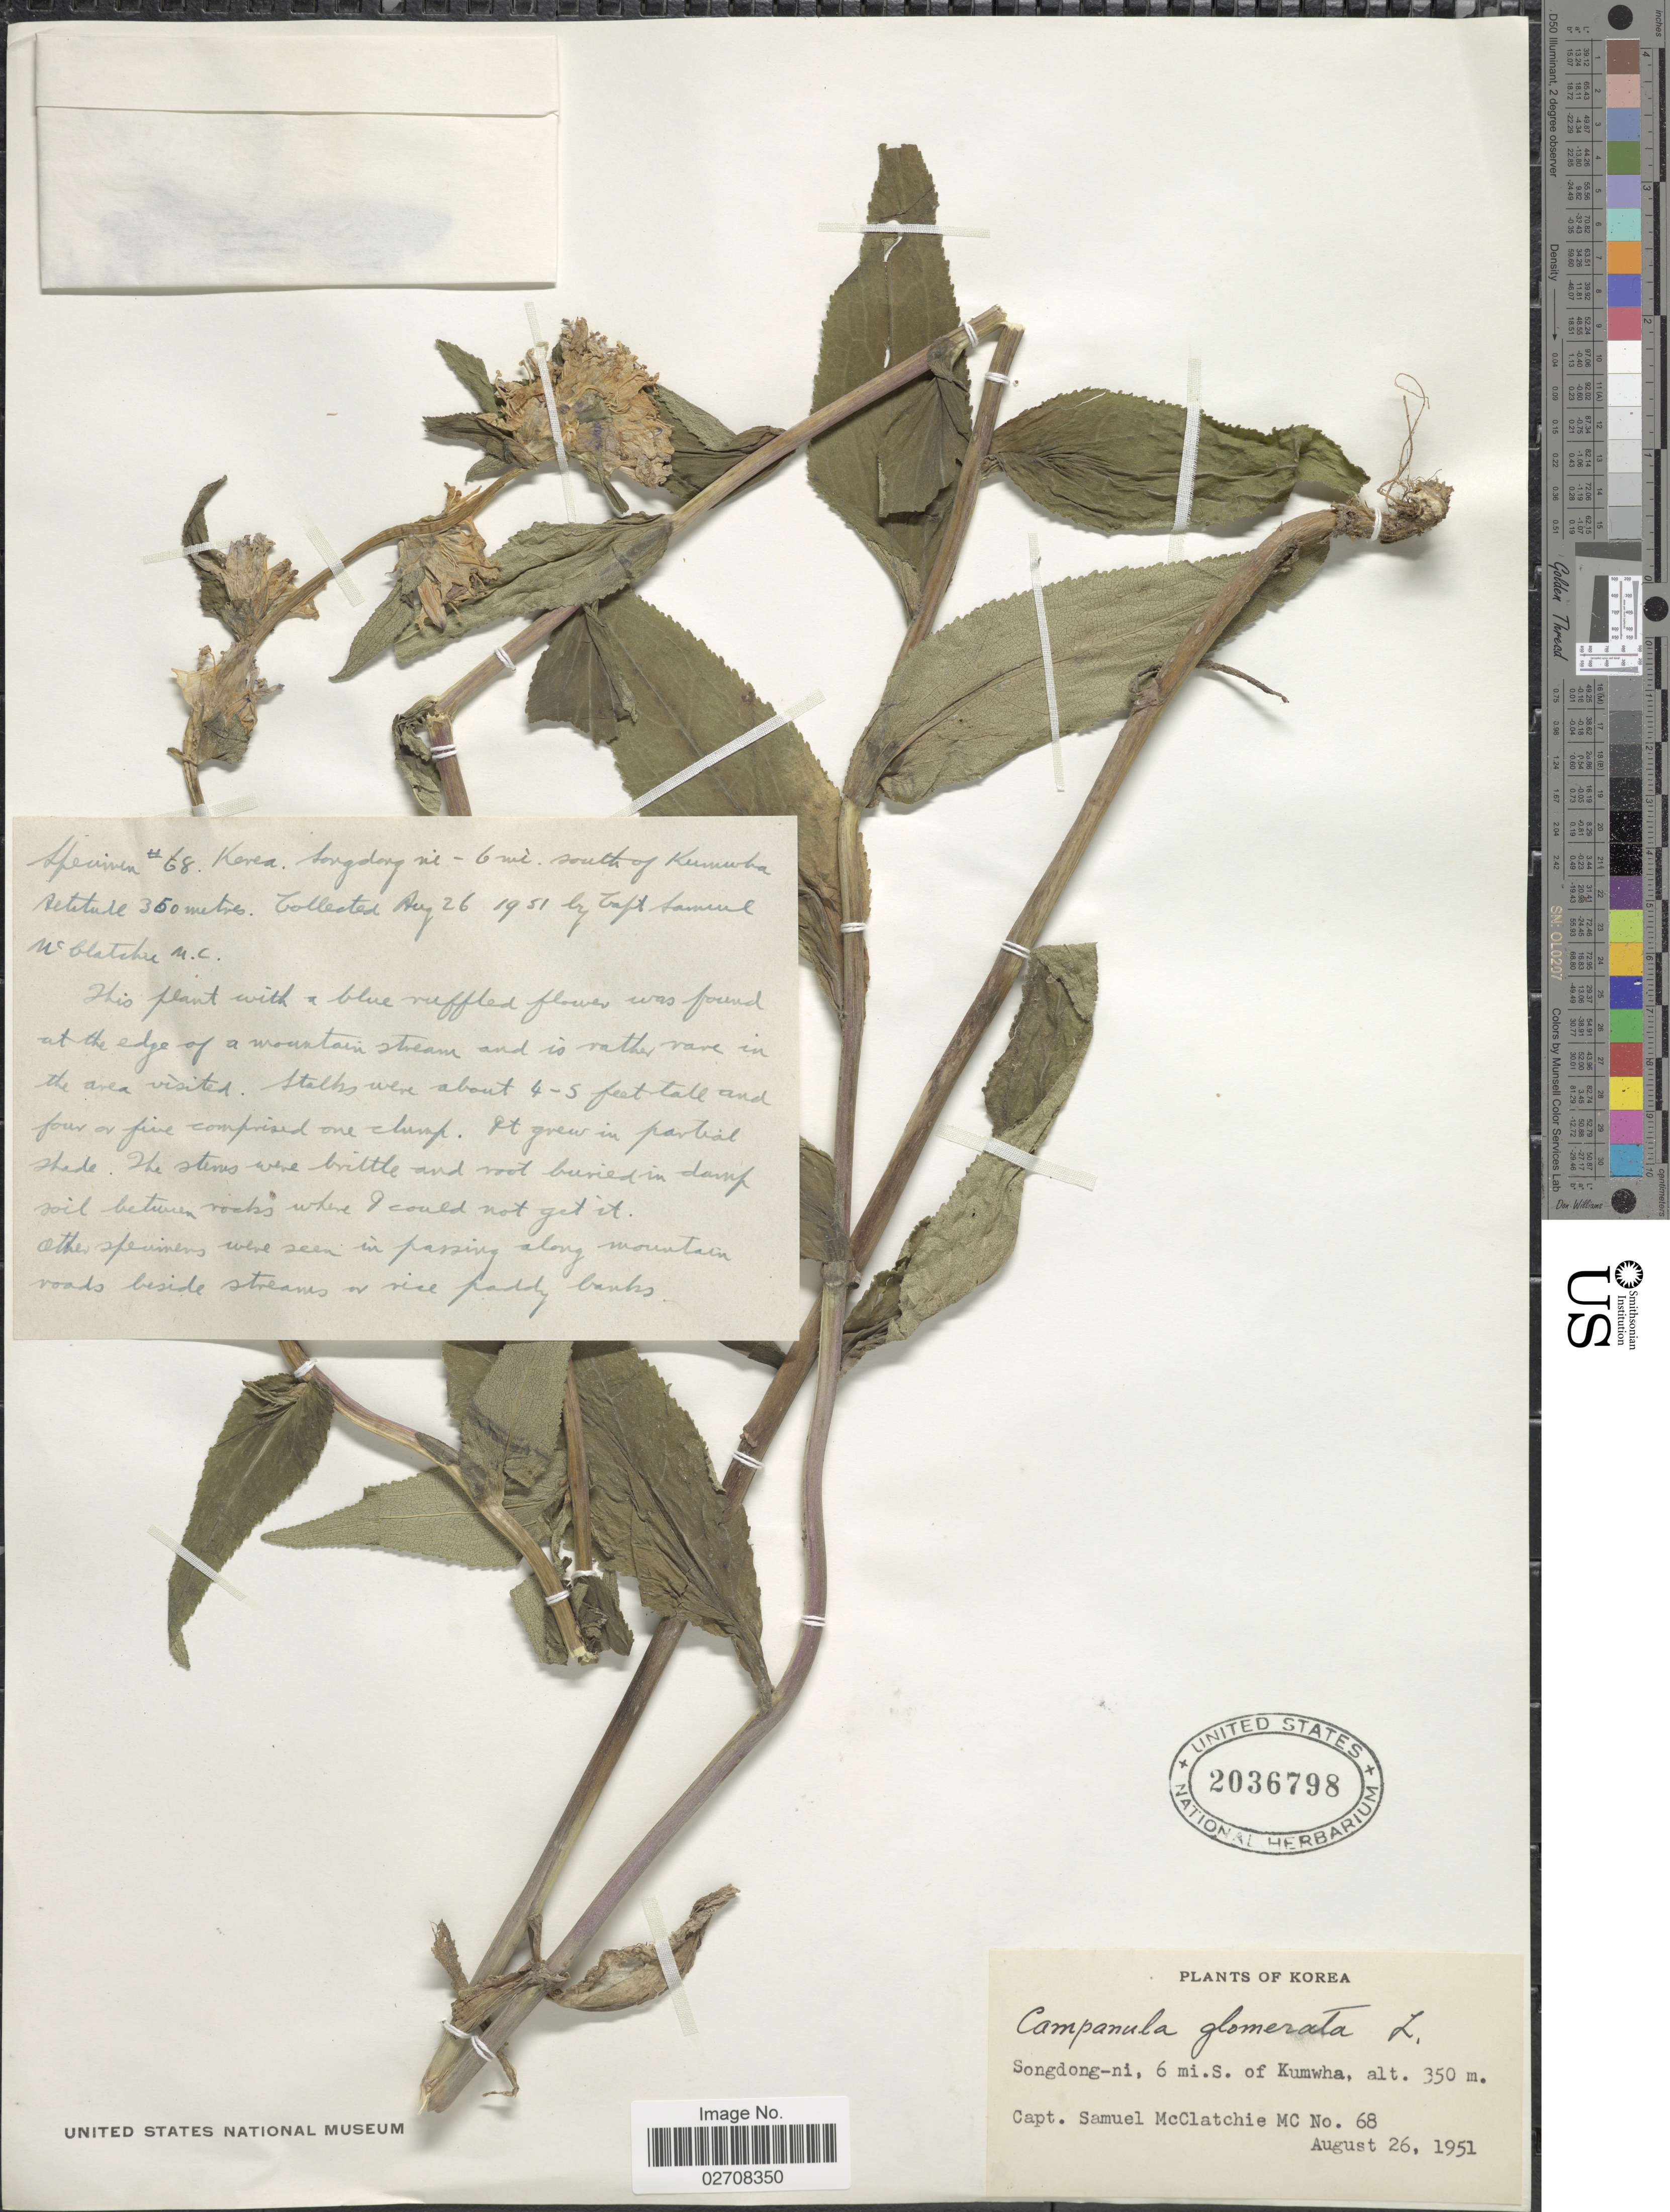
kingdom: Plantae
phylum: Tracheophyta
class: Magnoliopsida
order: Asterales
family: Campanulaceae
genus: Campanula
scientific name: Campanula glomerata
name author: L.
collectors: S. McClatchie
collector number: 68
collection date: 1951-08-26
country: South Korea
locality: Songdong-ni, 6 mi. S. of Kumwha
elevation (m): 350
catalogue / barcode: US 2036798